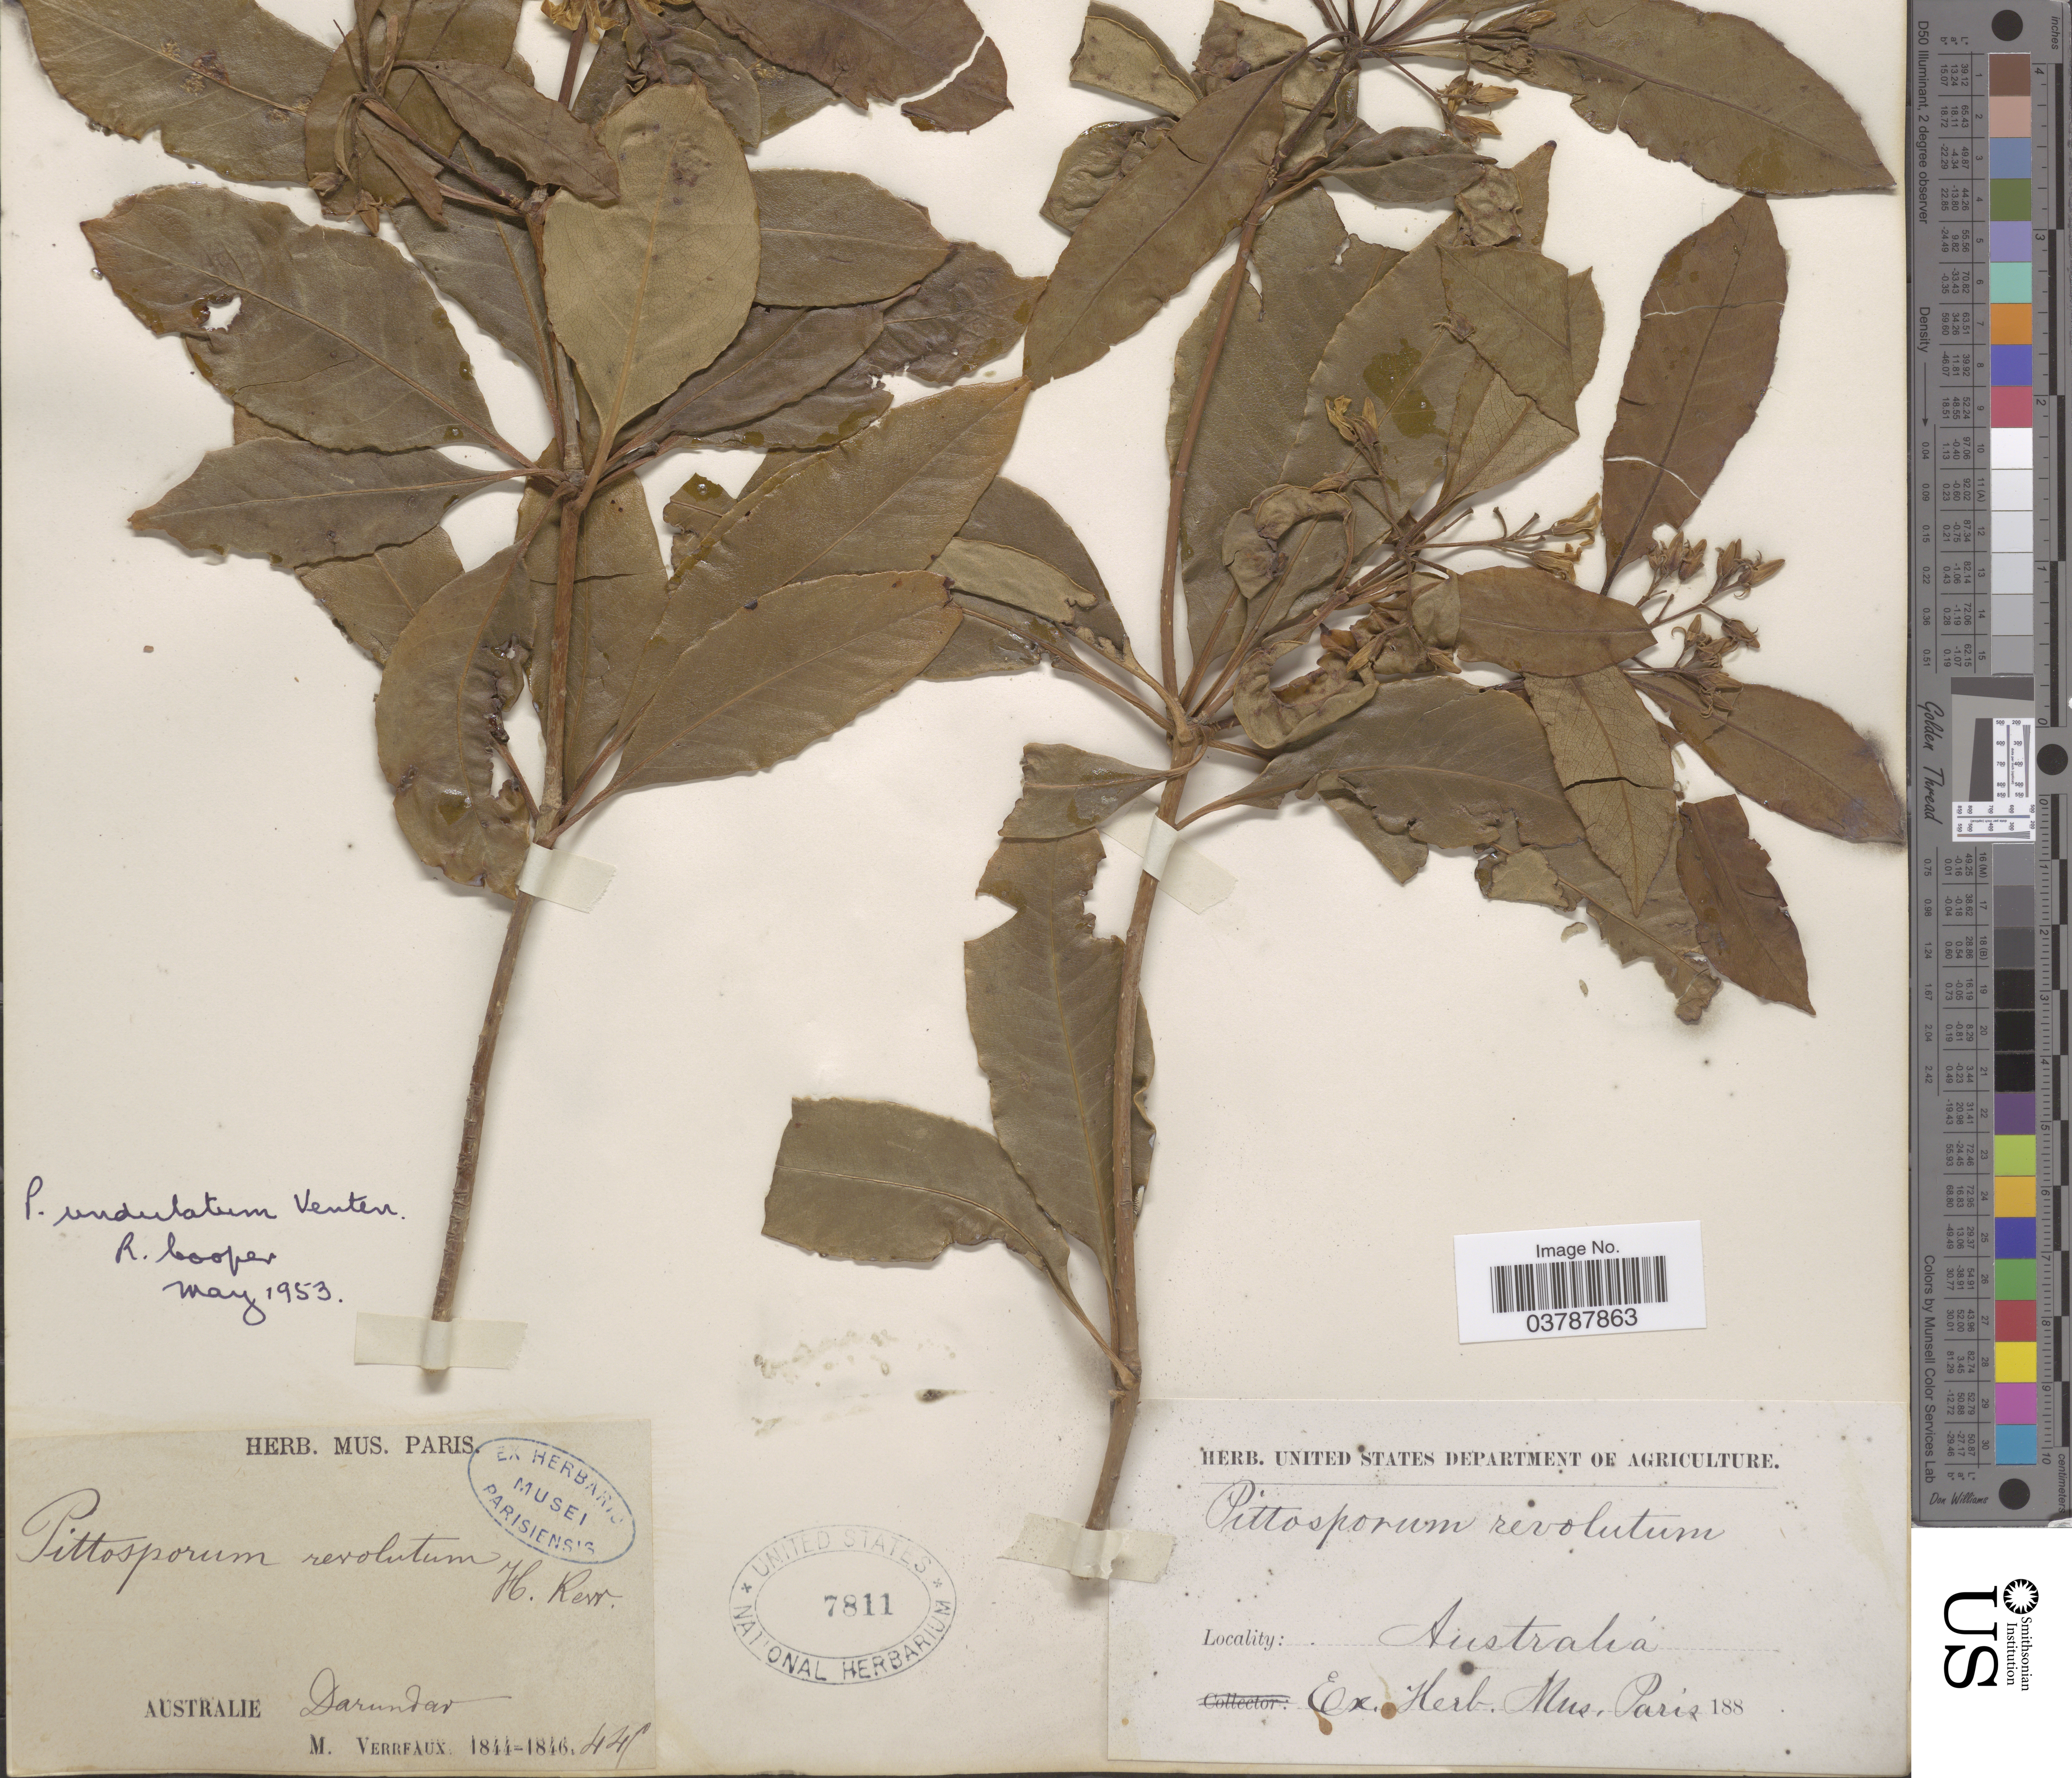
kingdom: Plantae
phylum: Tracheophyta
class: Magnoliopsida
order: Apiales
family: Pittosporaceae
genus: Pittosporum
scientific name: Pittosporum undulatum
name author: Vent.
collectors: M. Verrfaux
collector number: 441*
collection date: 1844/1846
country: Australia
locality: Darundar.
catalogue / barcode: US 7811